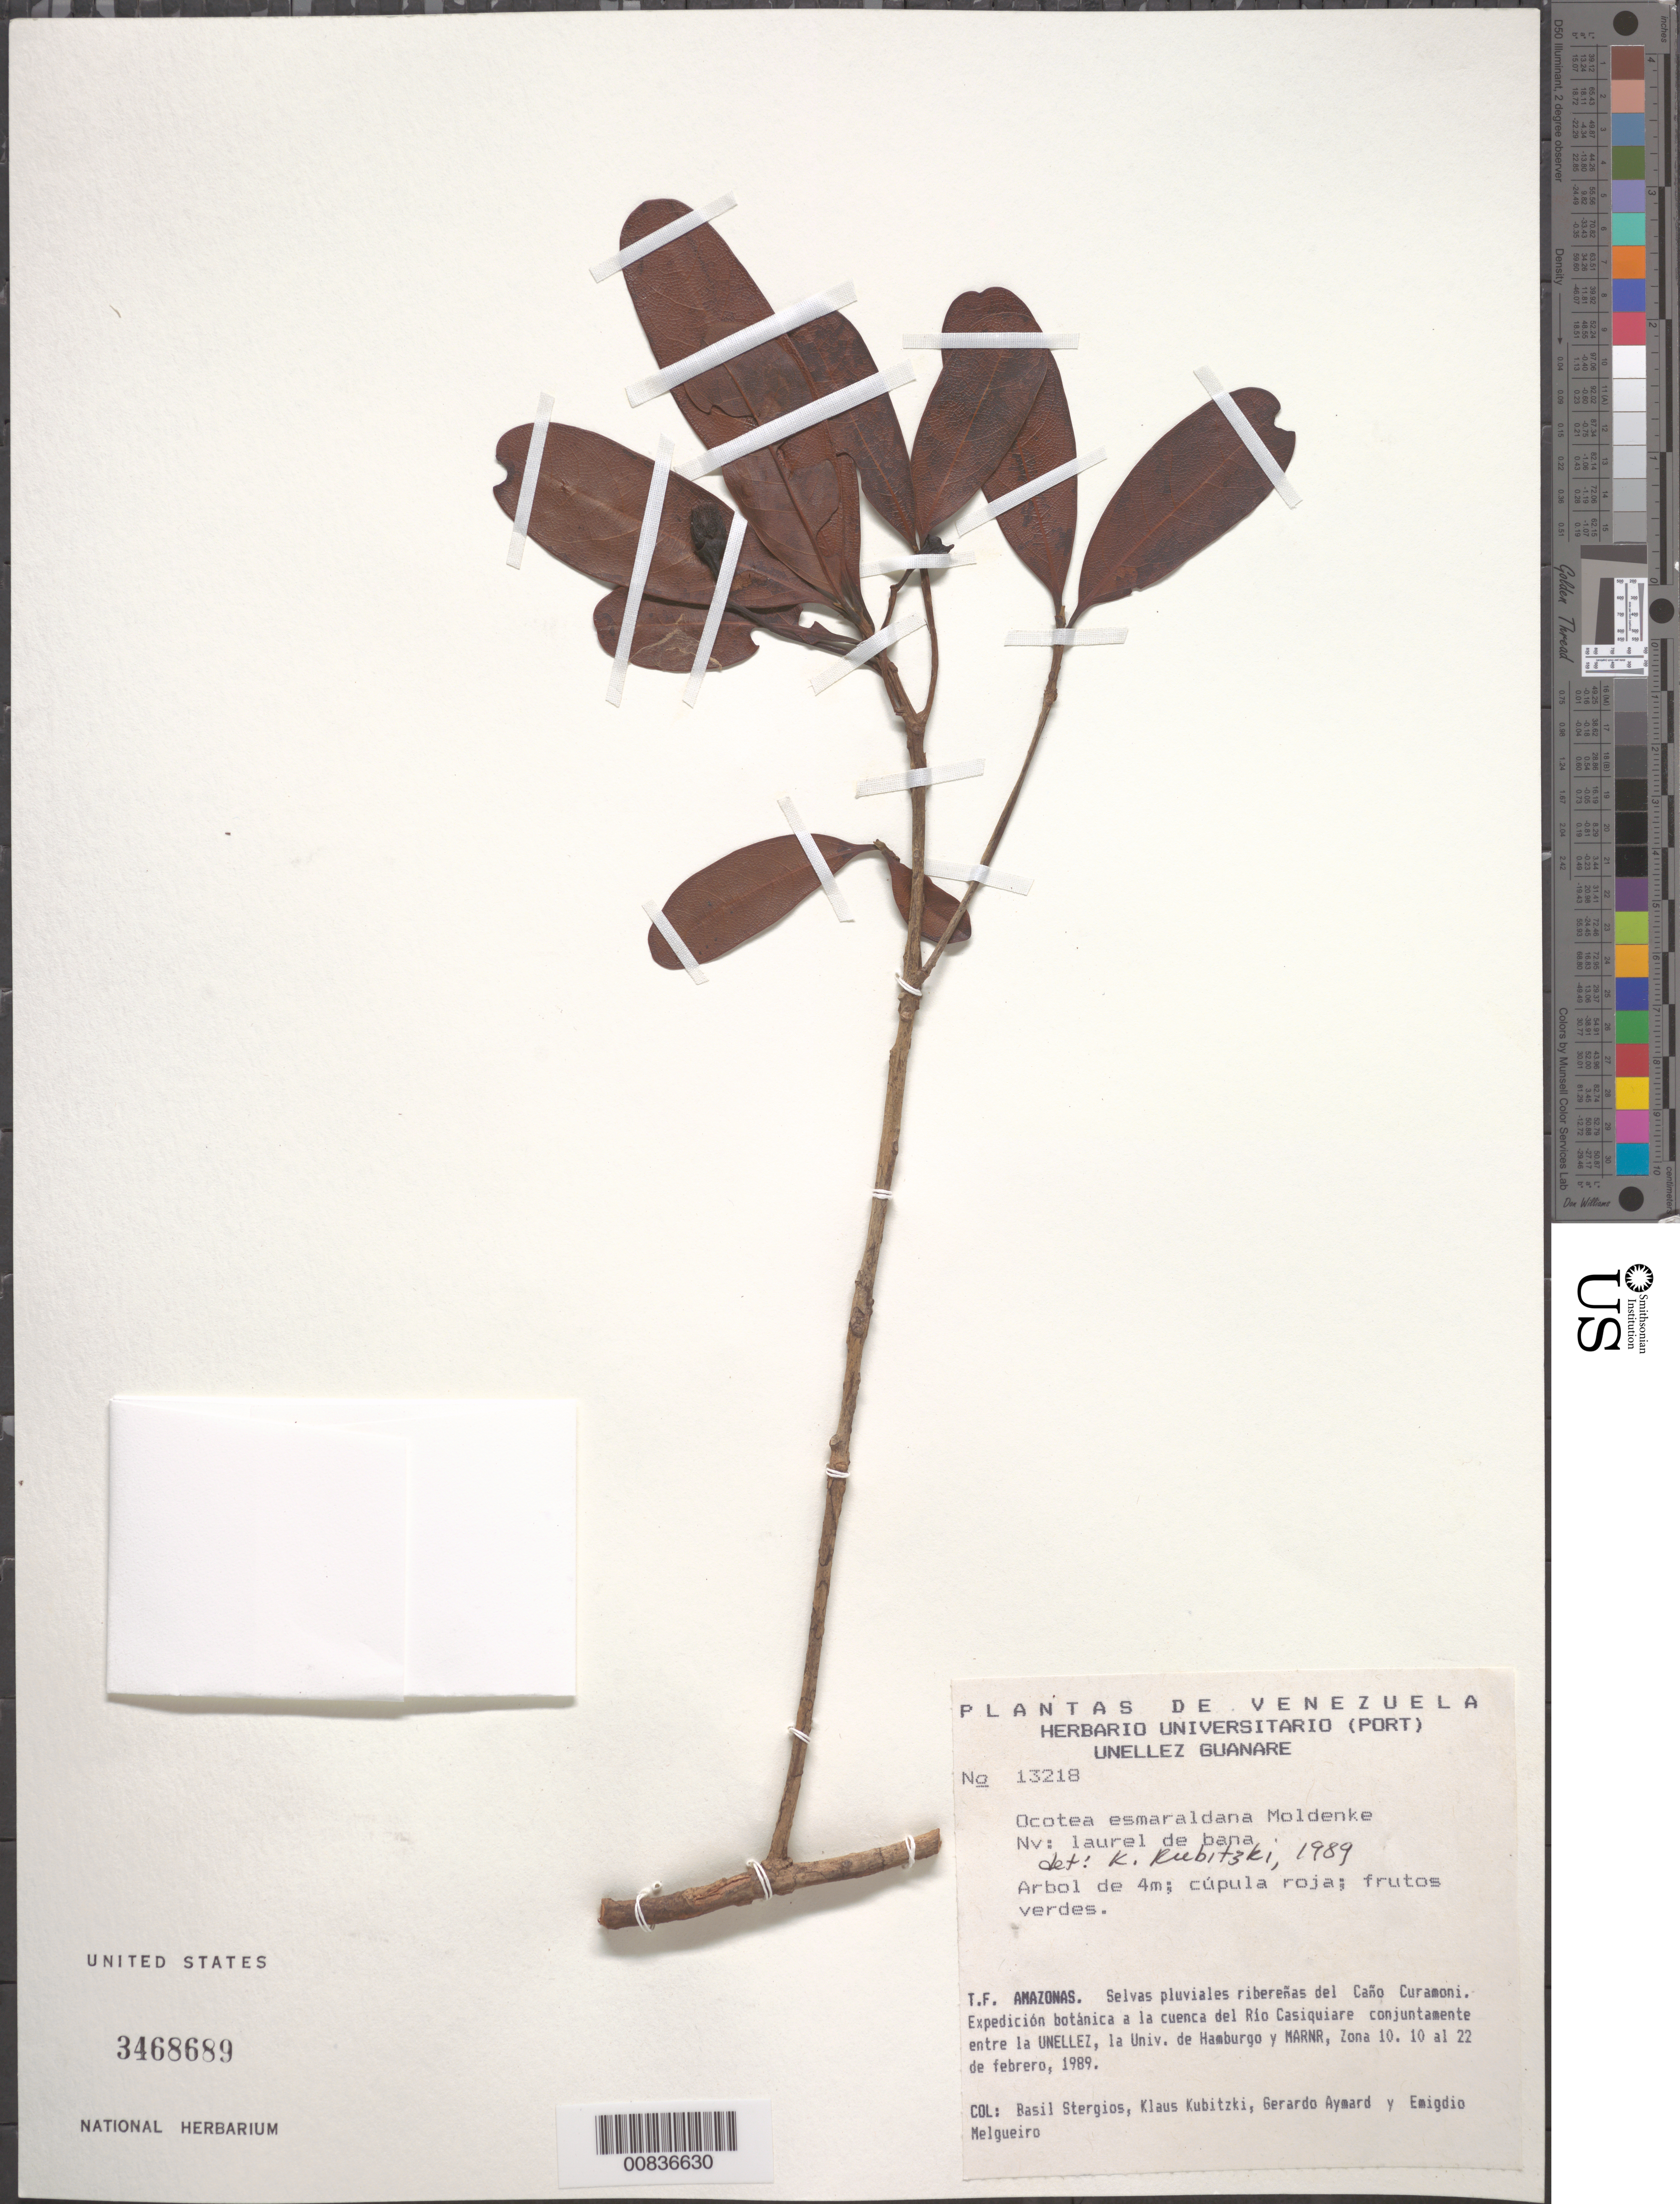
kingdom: Plantae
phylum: Tracheophyta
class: Magnoliopsida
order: Laurales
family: Lauraceae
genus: Ocotea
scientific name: Ocotea esmeraldana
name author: Moldenke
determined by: Kubitzki, Klaus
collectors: B. G. Stergios, K. Kubitzki, G. A. Aymard & E. Melgueiro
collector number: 13218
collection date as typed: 10-Feb-89 to 22-Feb-89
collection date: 1989-02-10/1989-02-22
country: Venezuela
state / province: Amazonas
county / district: Río Negro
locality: Caño Curamoni, cuenca del río Casiquiare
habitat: Selvas pluviales riberenas del cano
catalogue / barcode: US 3468689